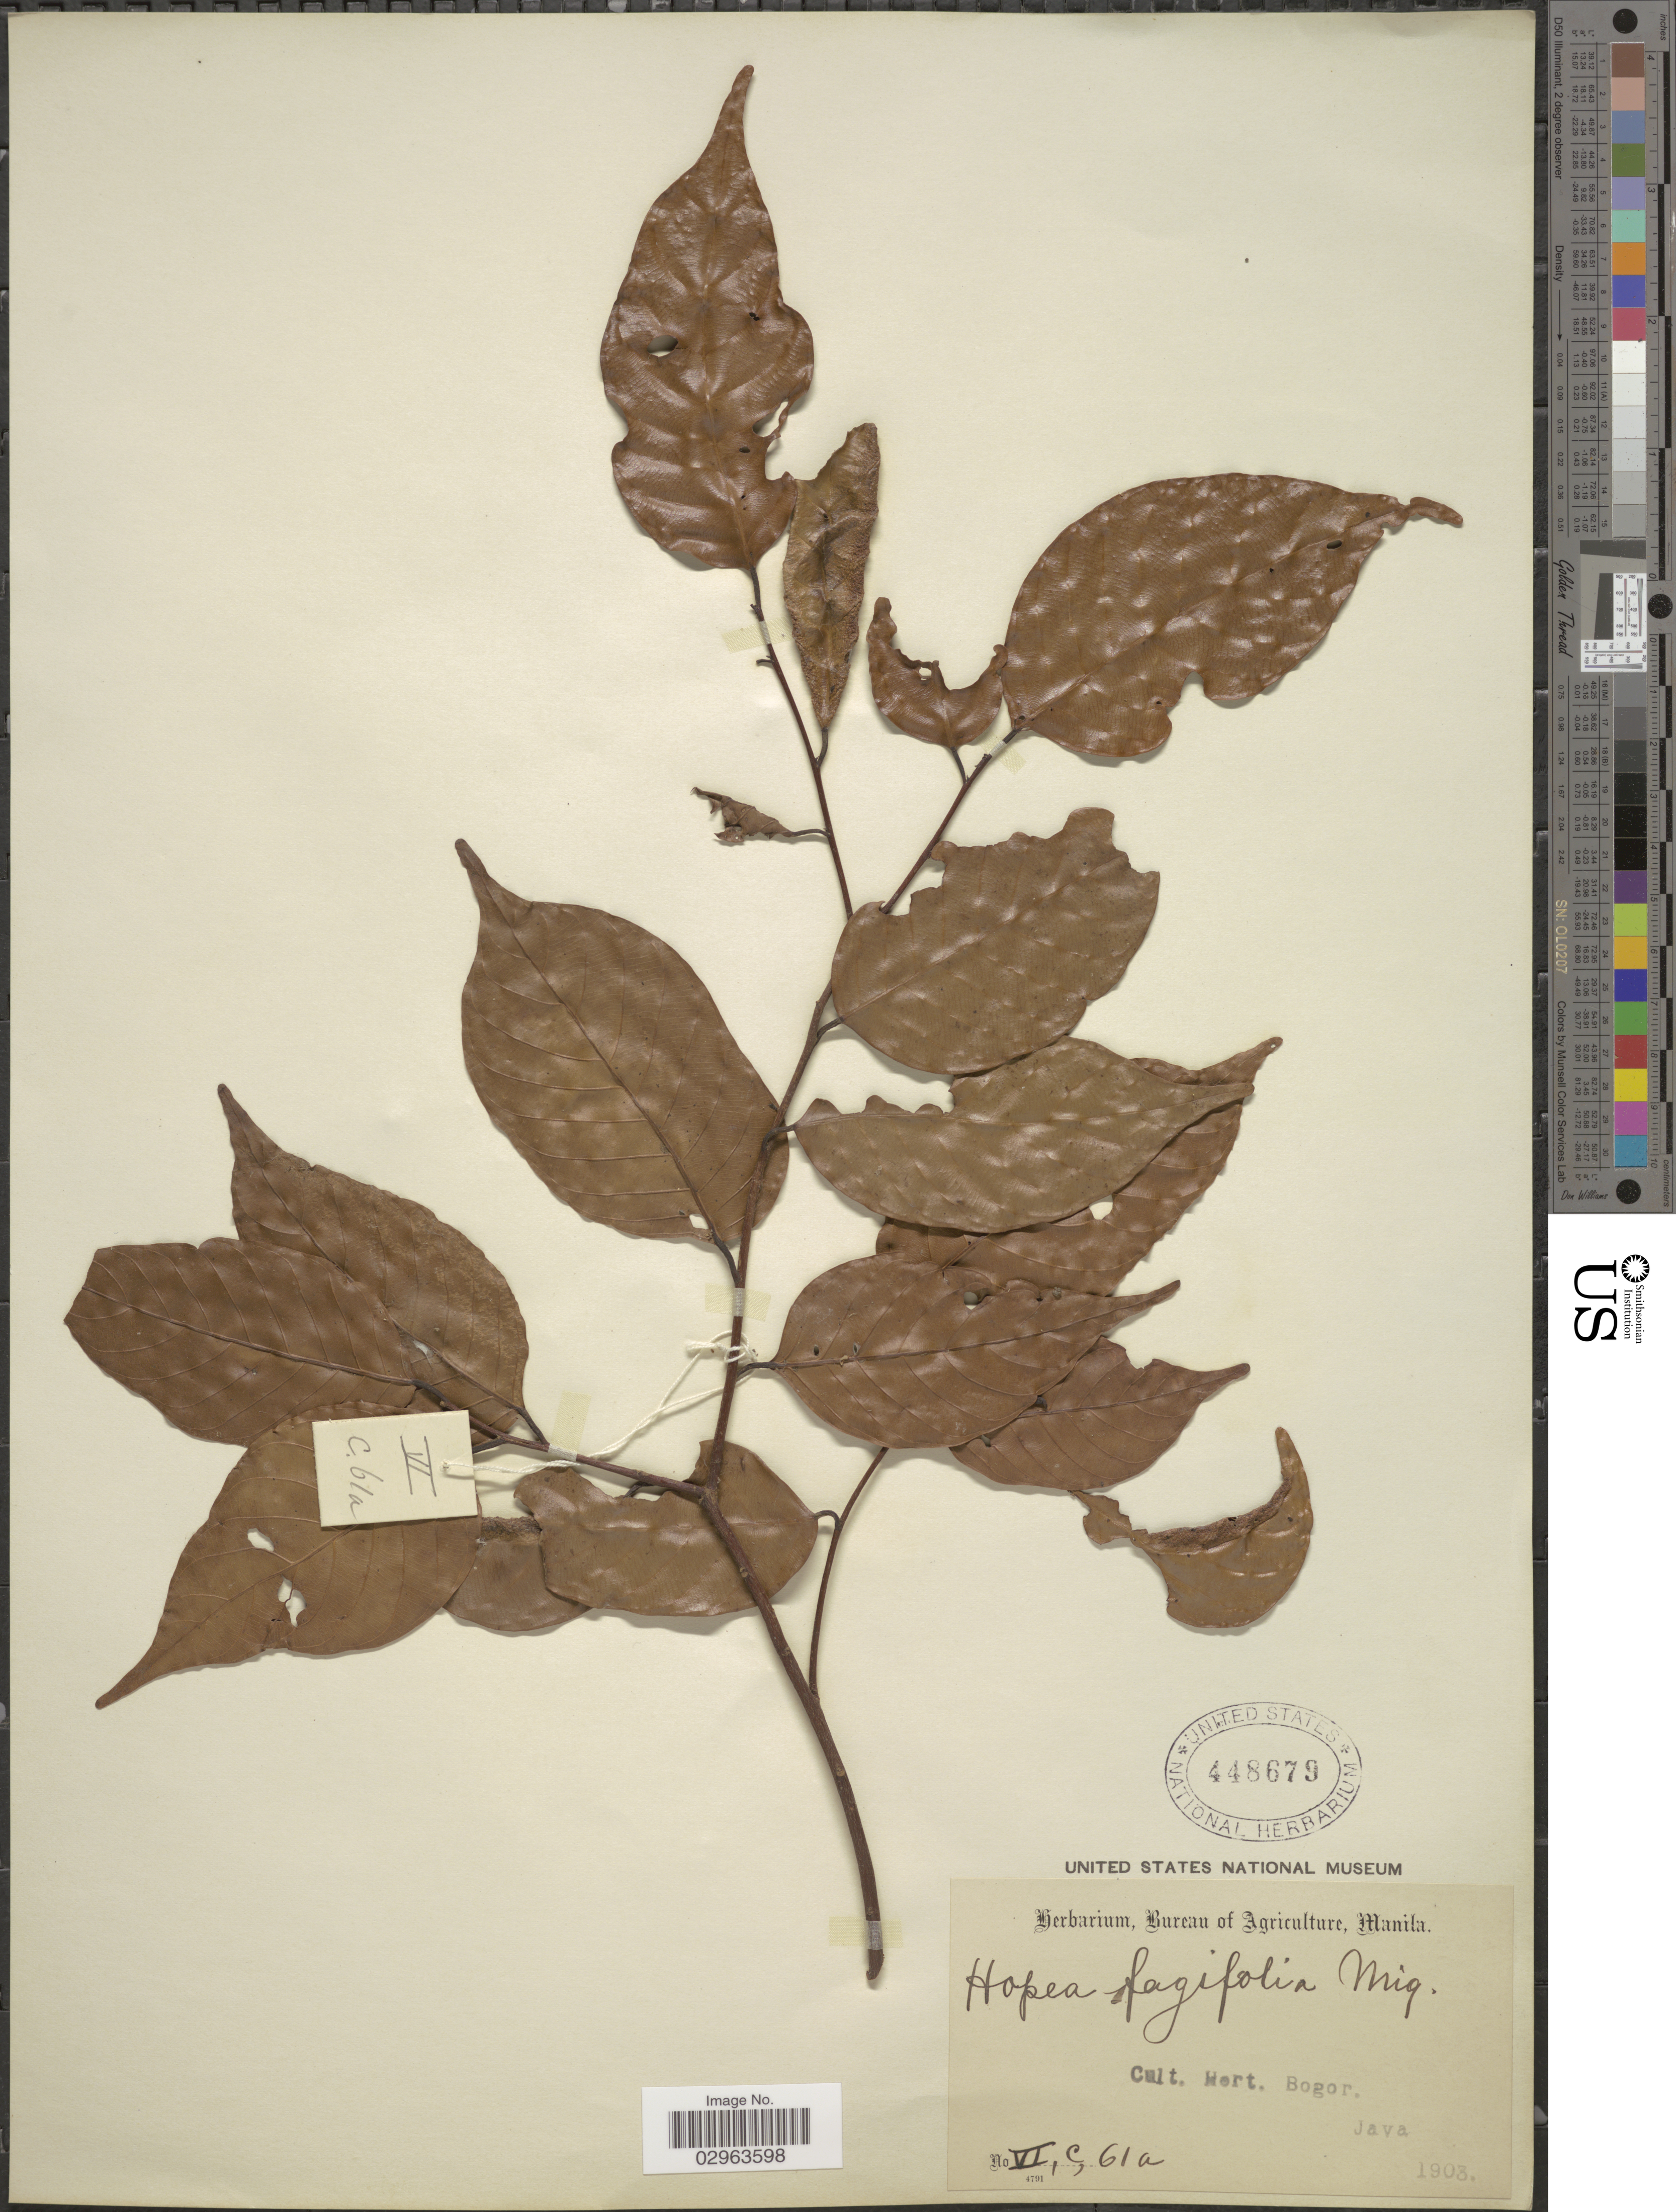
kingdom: Plantae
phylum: Tracheophyta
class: Magnoliopsida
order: Malvales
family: Dipterocarpaceae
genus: Hopea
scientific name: Hopea fagifolia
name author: Miq.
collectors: ex Herb. Bur. Agric. Manila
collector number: VI,C,61a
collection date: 1903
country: Indonesia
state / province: Java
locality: Cult. Hort. Bogor.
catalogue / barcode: US 448679